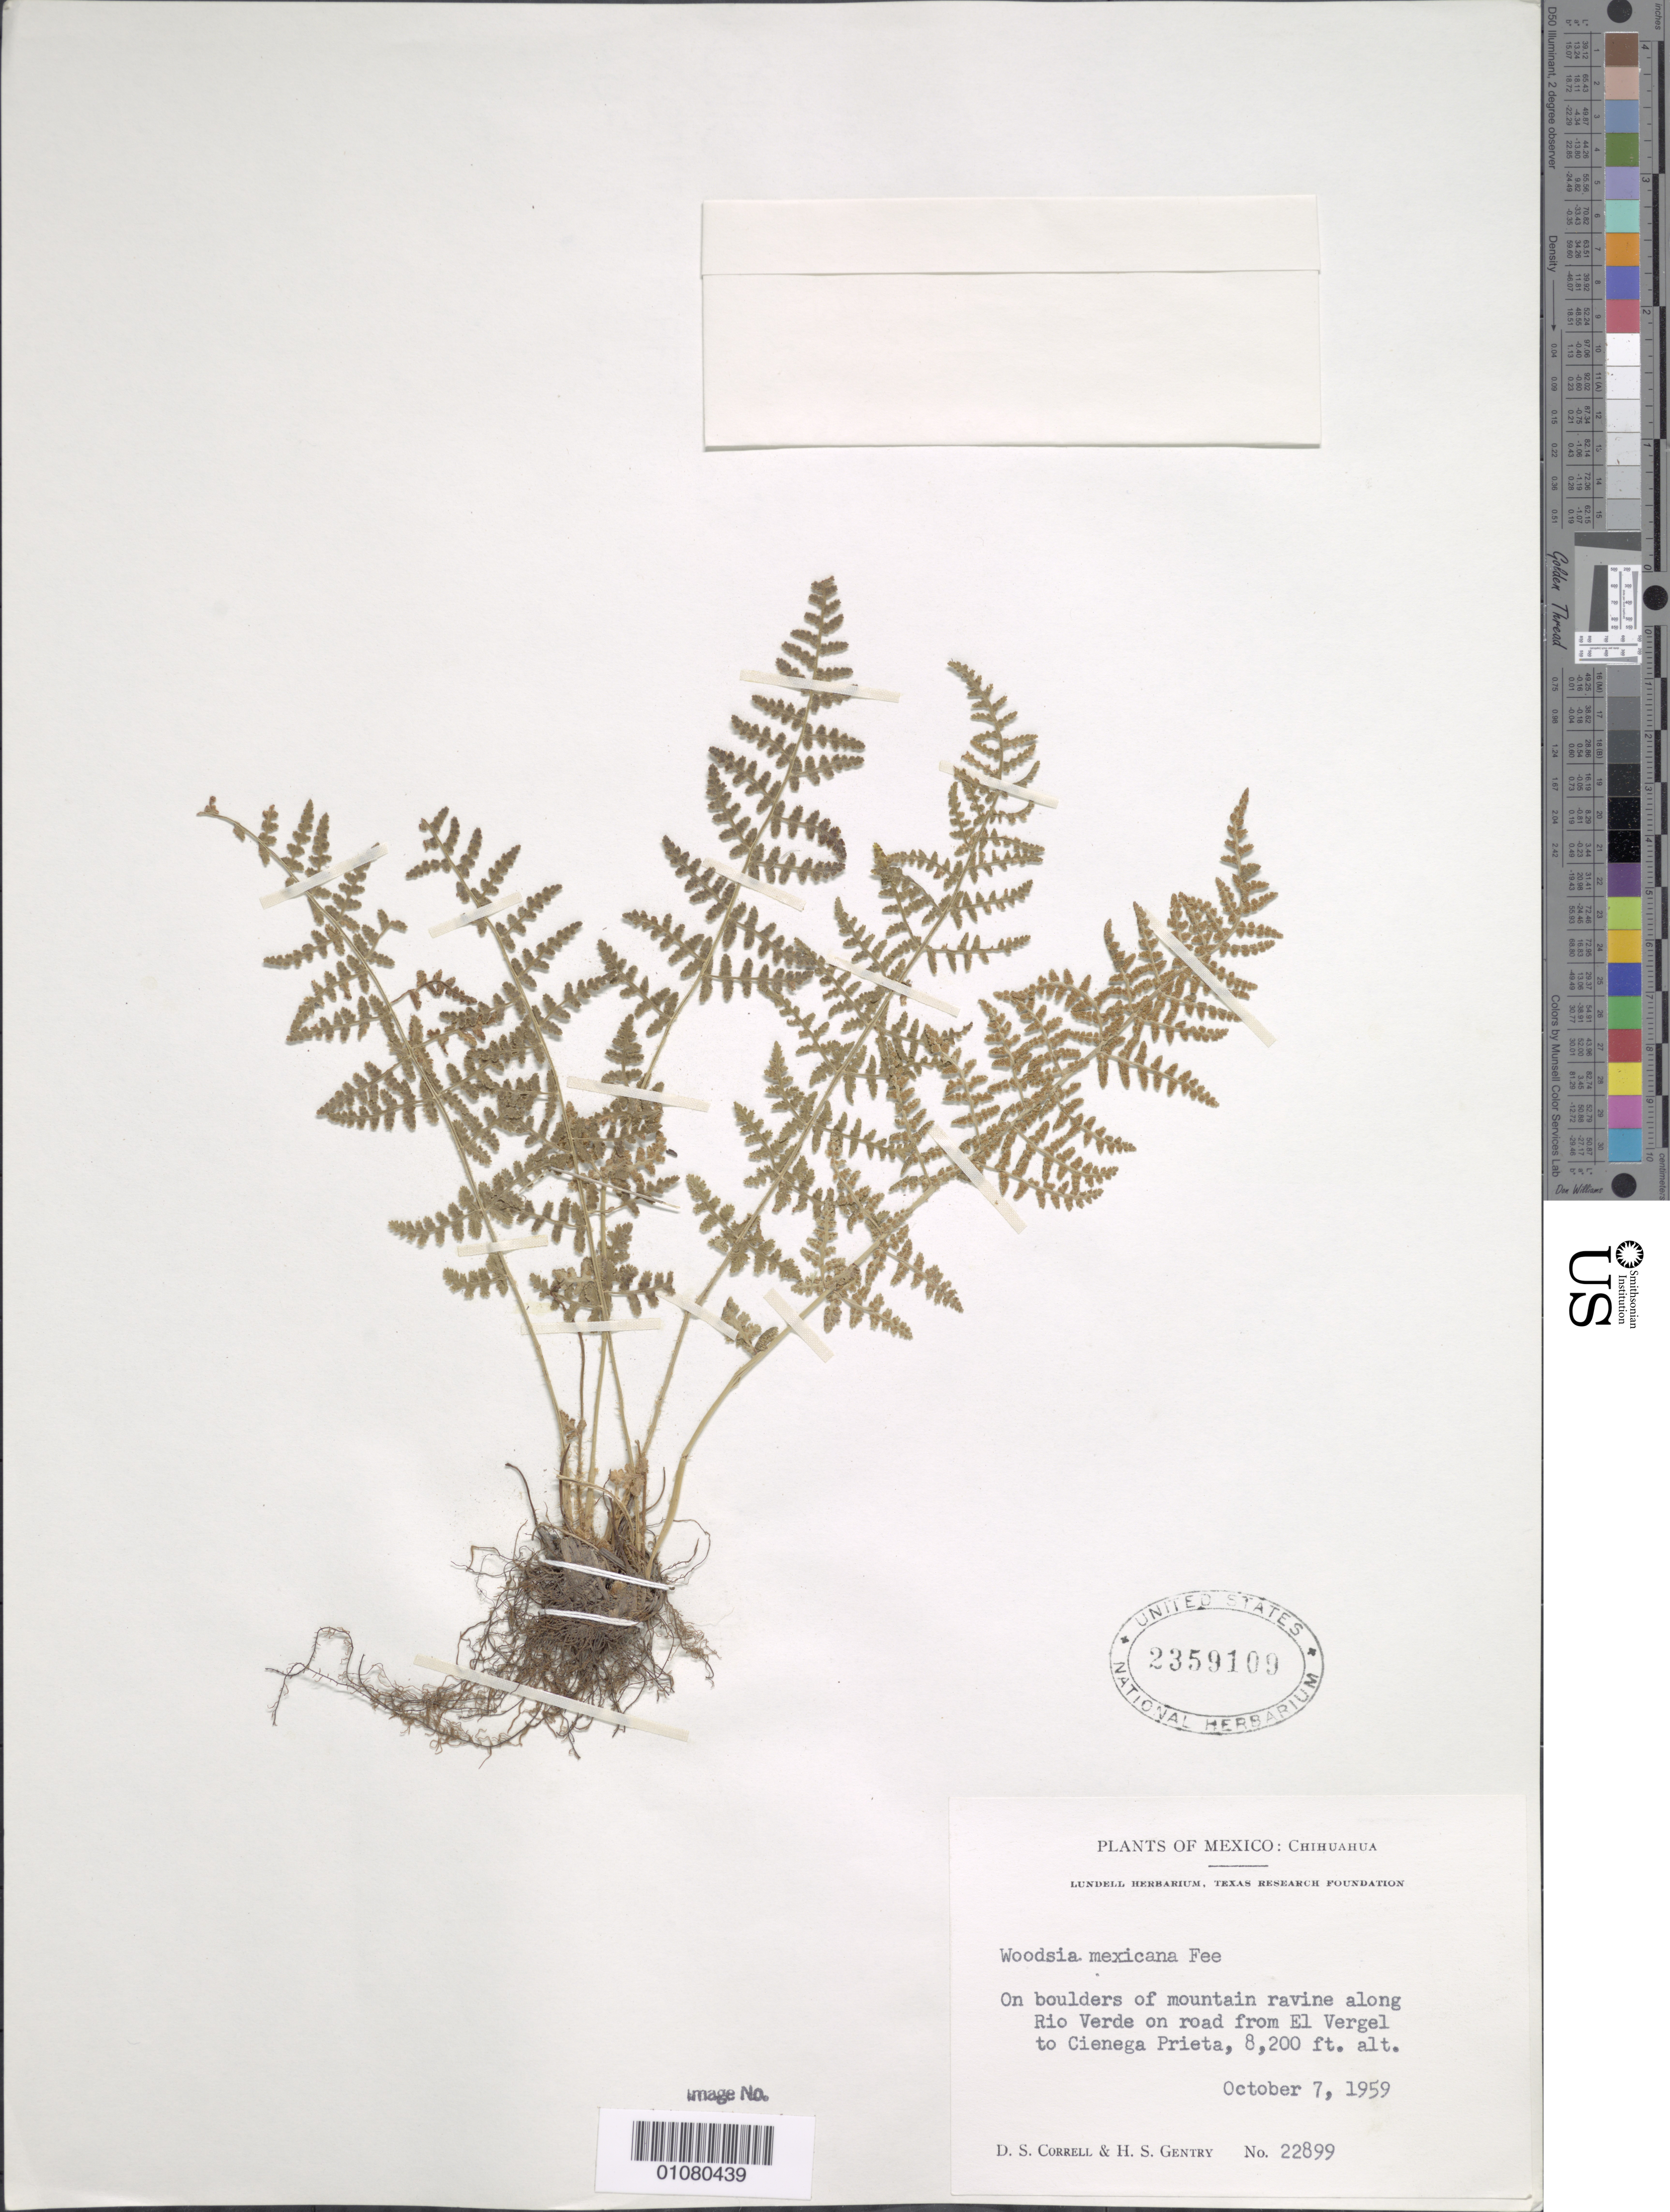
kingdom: Plantae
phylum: Tracheophyta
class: Polypodiopsida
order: Polypodiales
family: Woodsiaceae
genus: Woodsia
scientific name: Woodsia mexicana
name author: Fée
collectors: D. S. Correll & H. S. Gentry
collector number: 22899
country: Mexico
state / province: Chihuahua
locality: Along Rio Verde on road from El Vergel to Cienega Prieta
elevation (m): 2499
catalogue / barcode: US 2359109